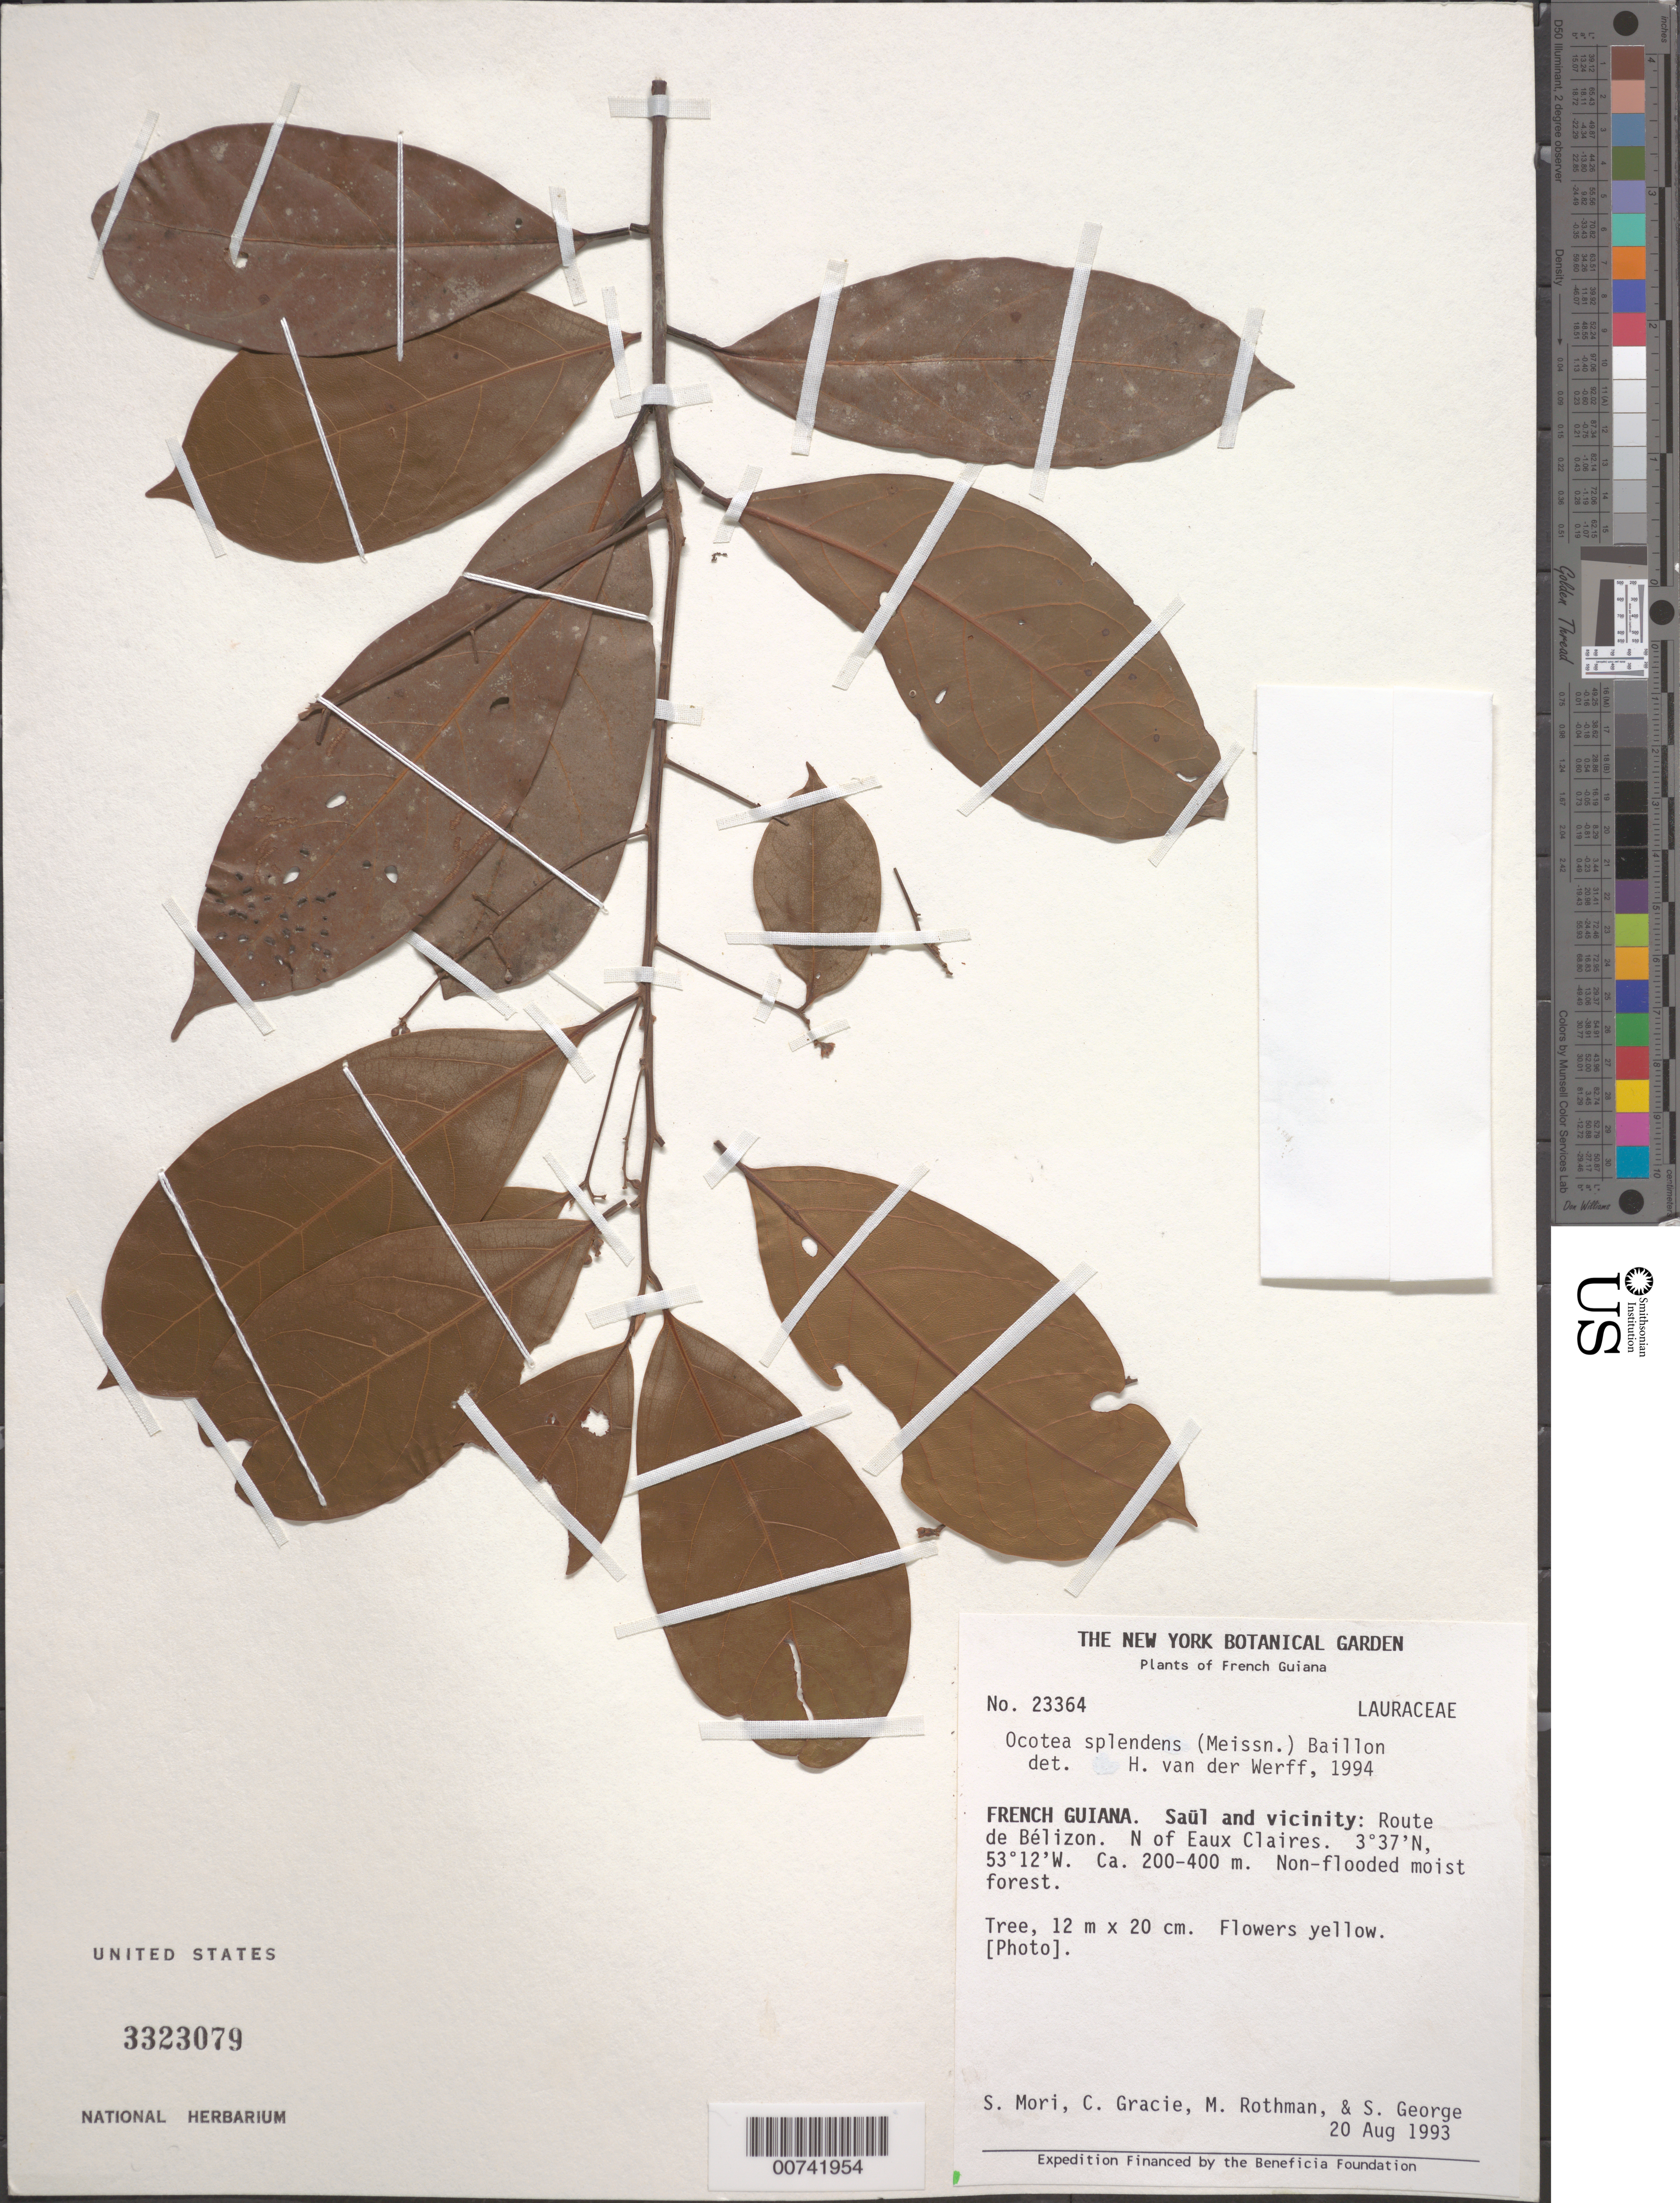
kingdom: Plantae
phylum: Tracheophyta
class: Magnoliopsida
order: Laurales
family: Lauraceae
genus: Ocotea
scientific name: Ocotea splendens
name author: (Meisn.) Baill.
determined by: van der Werff, H., (MO), Missouri Botanical Garden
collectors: S. Mori, C. A. Gracie, M. Rothman & S. George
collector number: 23364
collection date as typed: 20-Aug-93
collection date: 1993-08-20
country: French Guiana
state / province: Saint-Laurent-du-Maroni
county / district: Saül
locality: Saül and vic., Route de Bélizon, N of Eaux Claires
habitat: Non-flooded moist forest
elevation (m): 200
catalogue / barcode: US 3323079